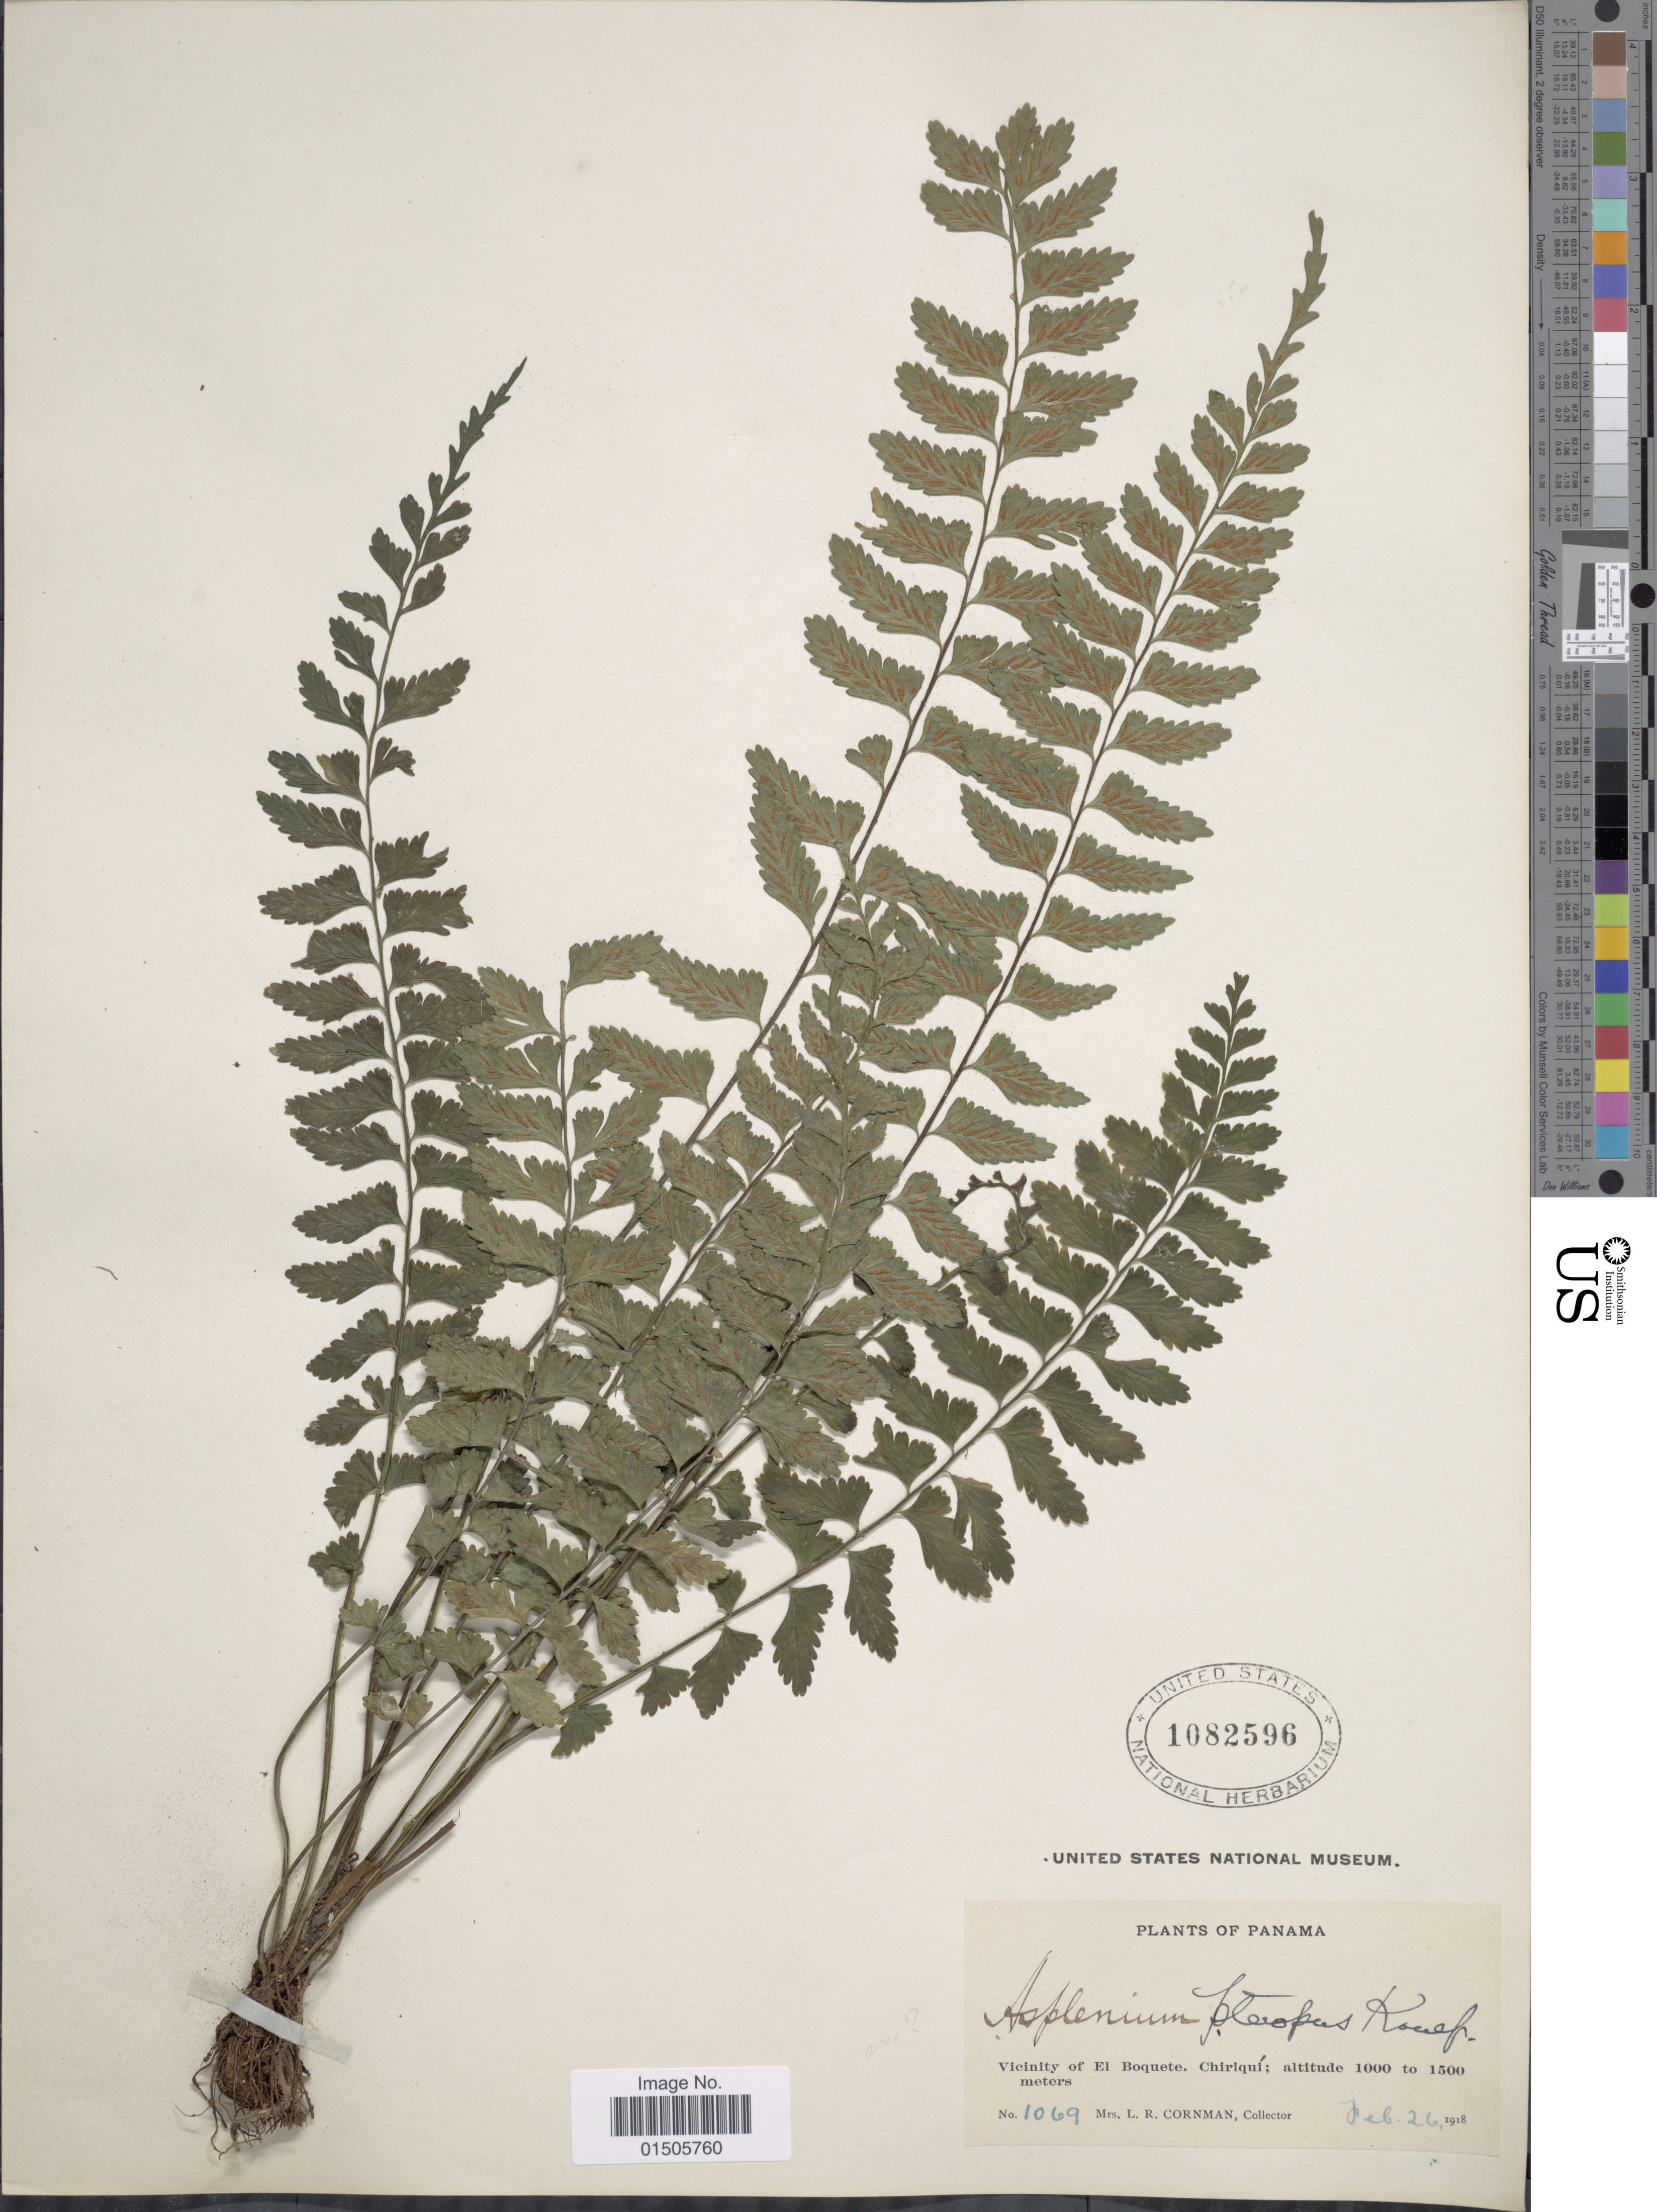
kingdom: Plantae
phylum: Tracheophyta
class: Polypodiopsida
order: Polypodiales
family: Aspleniaceae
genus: Asplenium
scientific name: Asplenium barbaense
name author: Hieron.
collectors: L. Cornman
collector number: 1069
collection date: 1918-02-26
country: Panama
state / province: Chiriqui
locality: Vicinity of El Boquete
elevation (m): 1000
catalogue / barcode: US 1082596